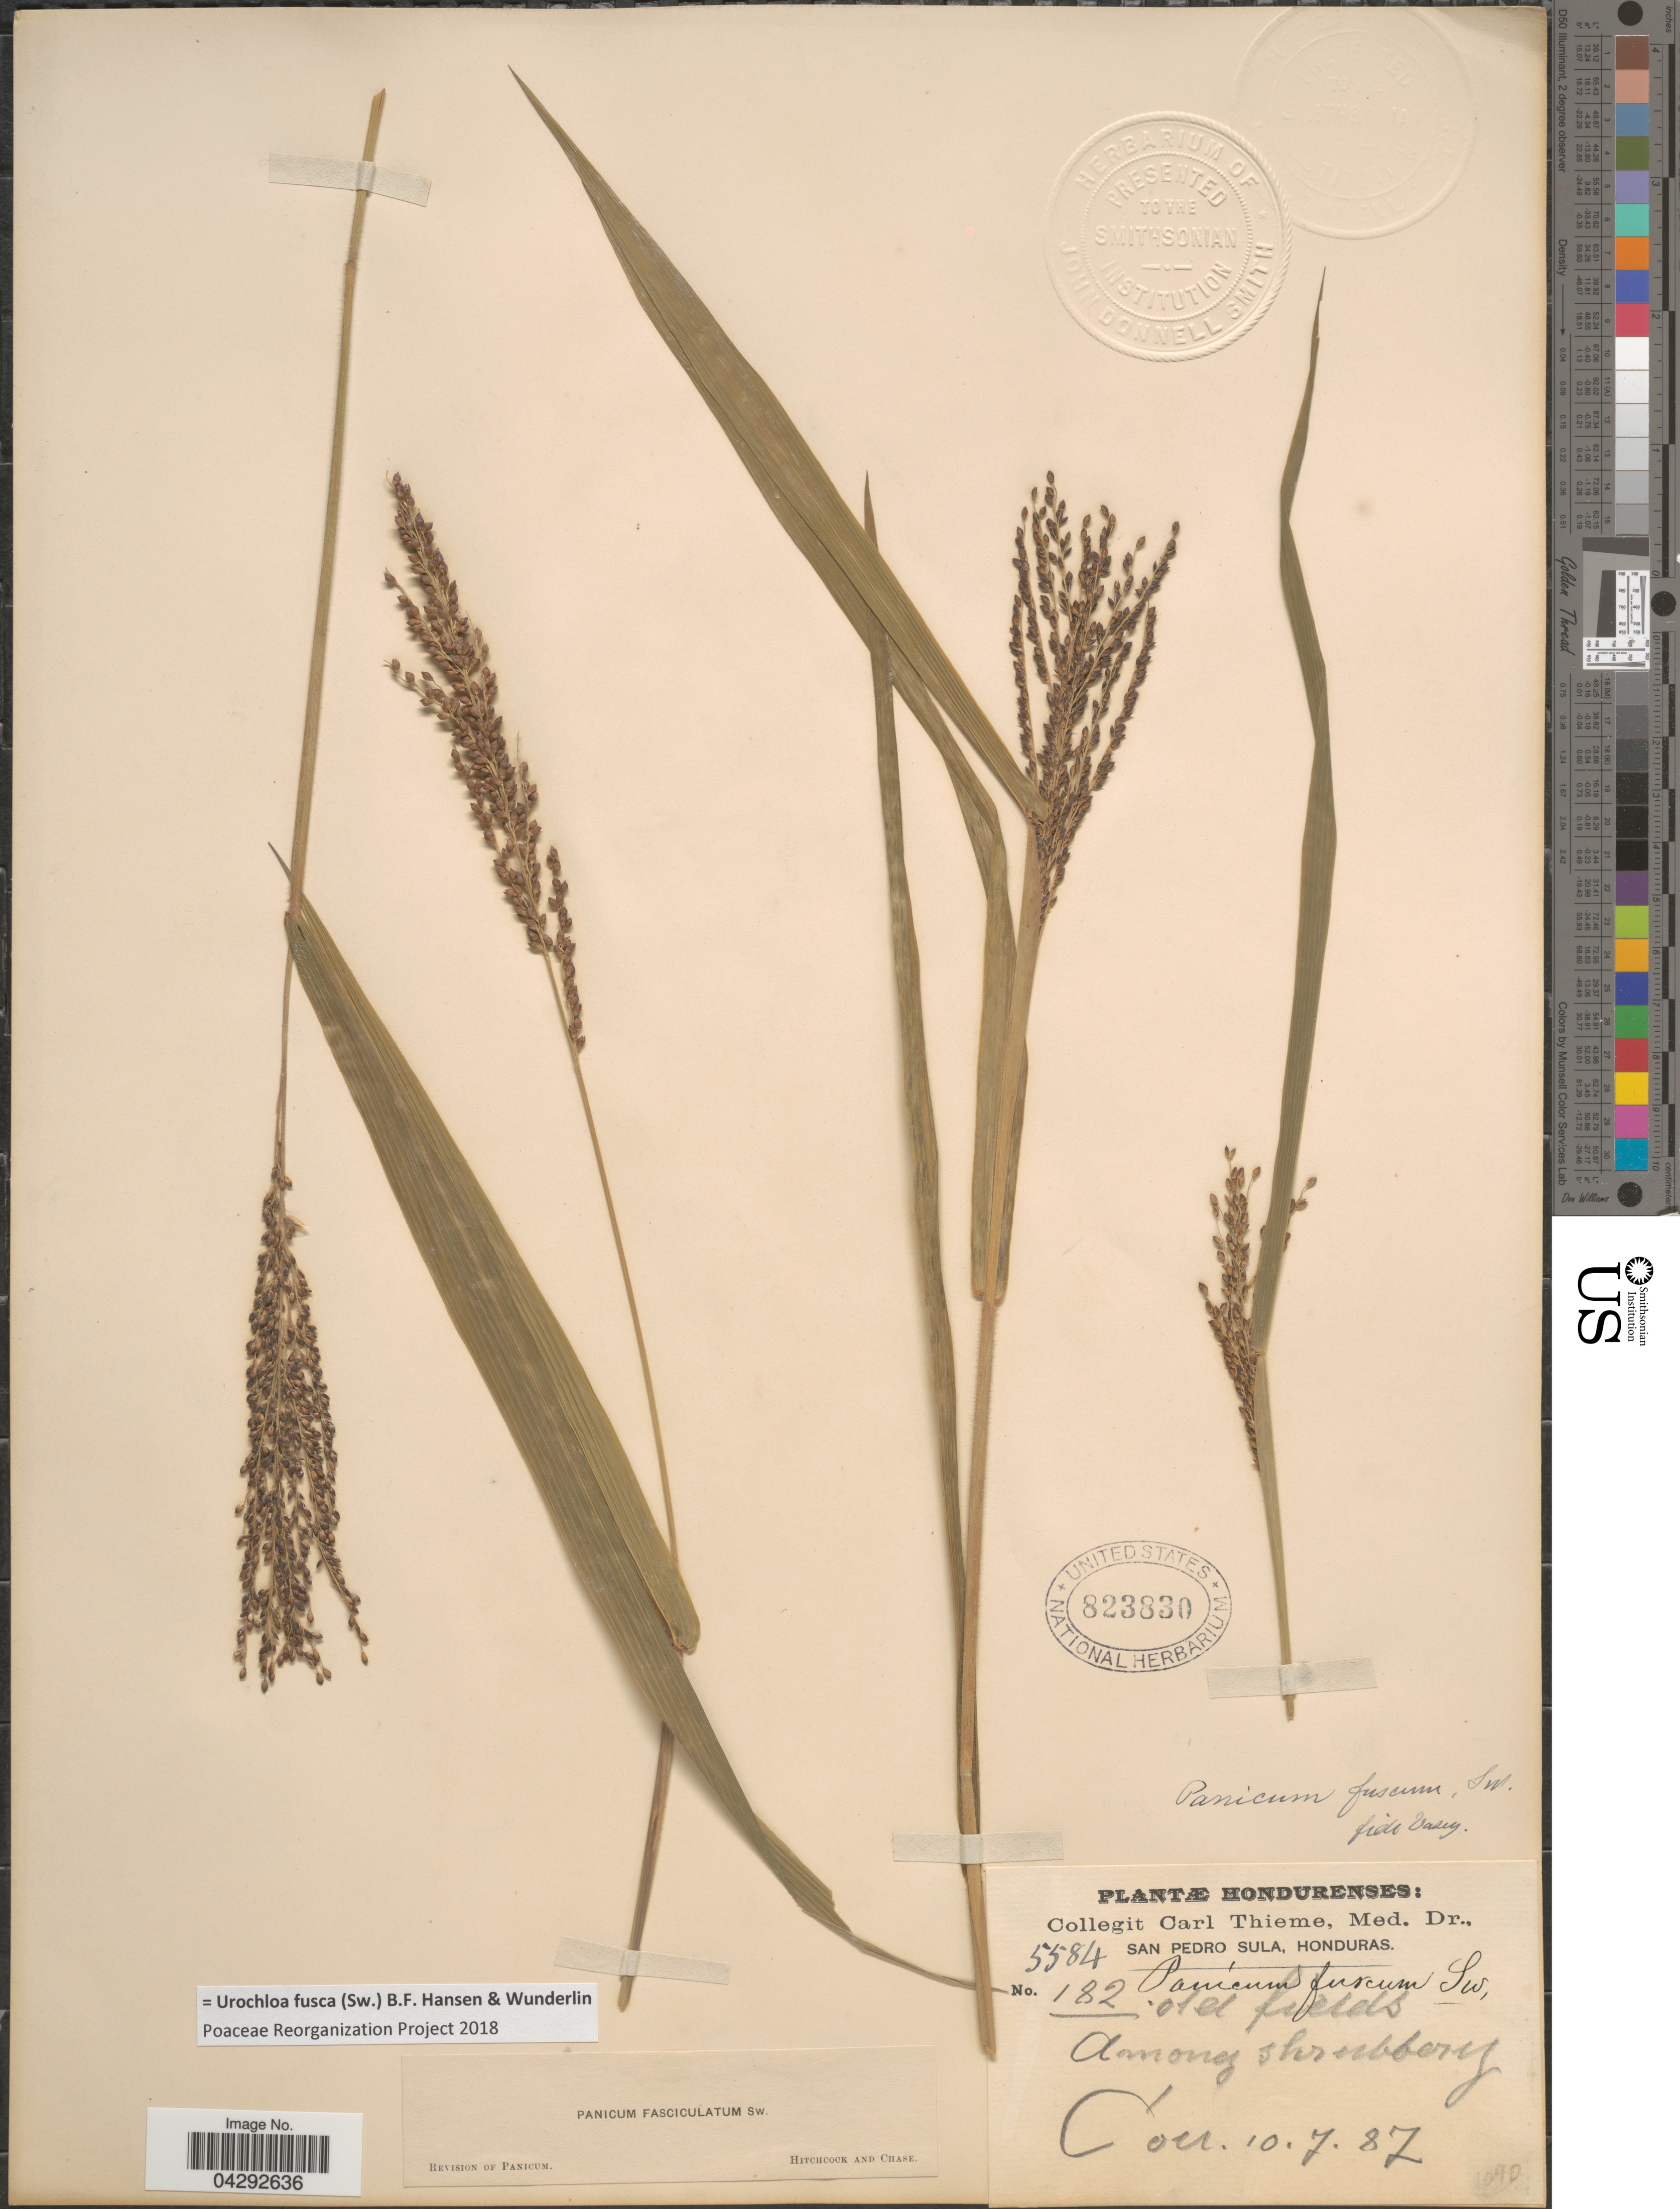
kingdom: Plantae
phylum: Tracheophyta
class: Liliopsida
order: Poales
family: Poaceae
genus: Urochloa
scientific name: Urochloa fusca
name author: (Sw.) B.F. Hansen & Wunderlin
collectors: C. Thieme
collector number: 5584/182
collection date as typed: Transcribed d/m/y: 10/7/87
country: Honduras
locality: Old fields. Among shrubbery.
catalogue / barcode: US 823830